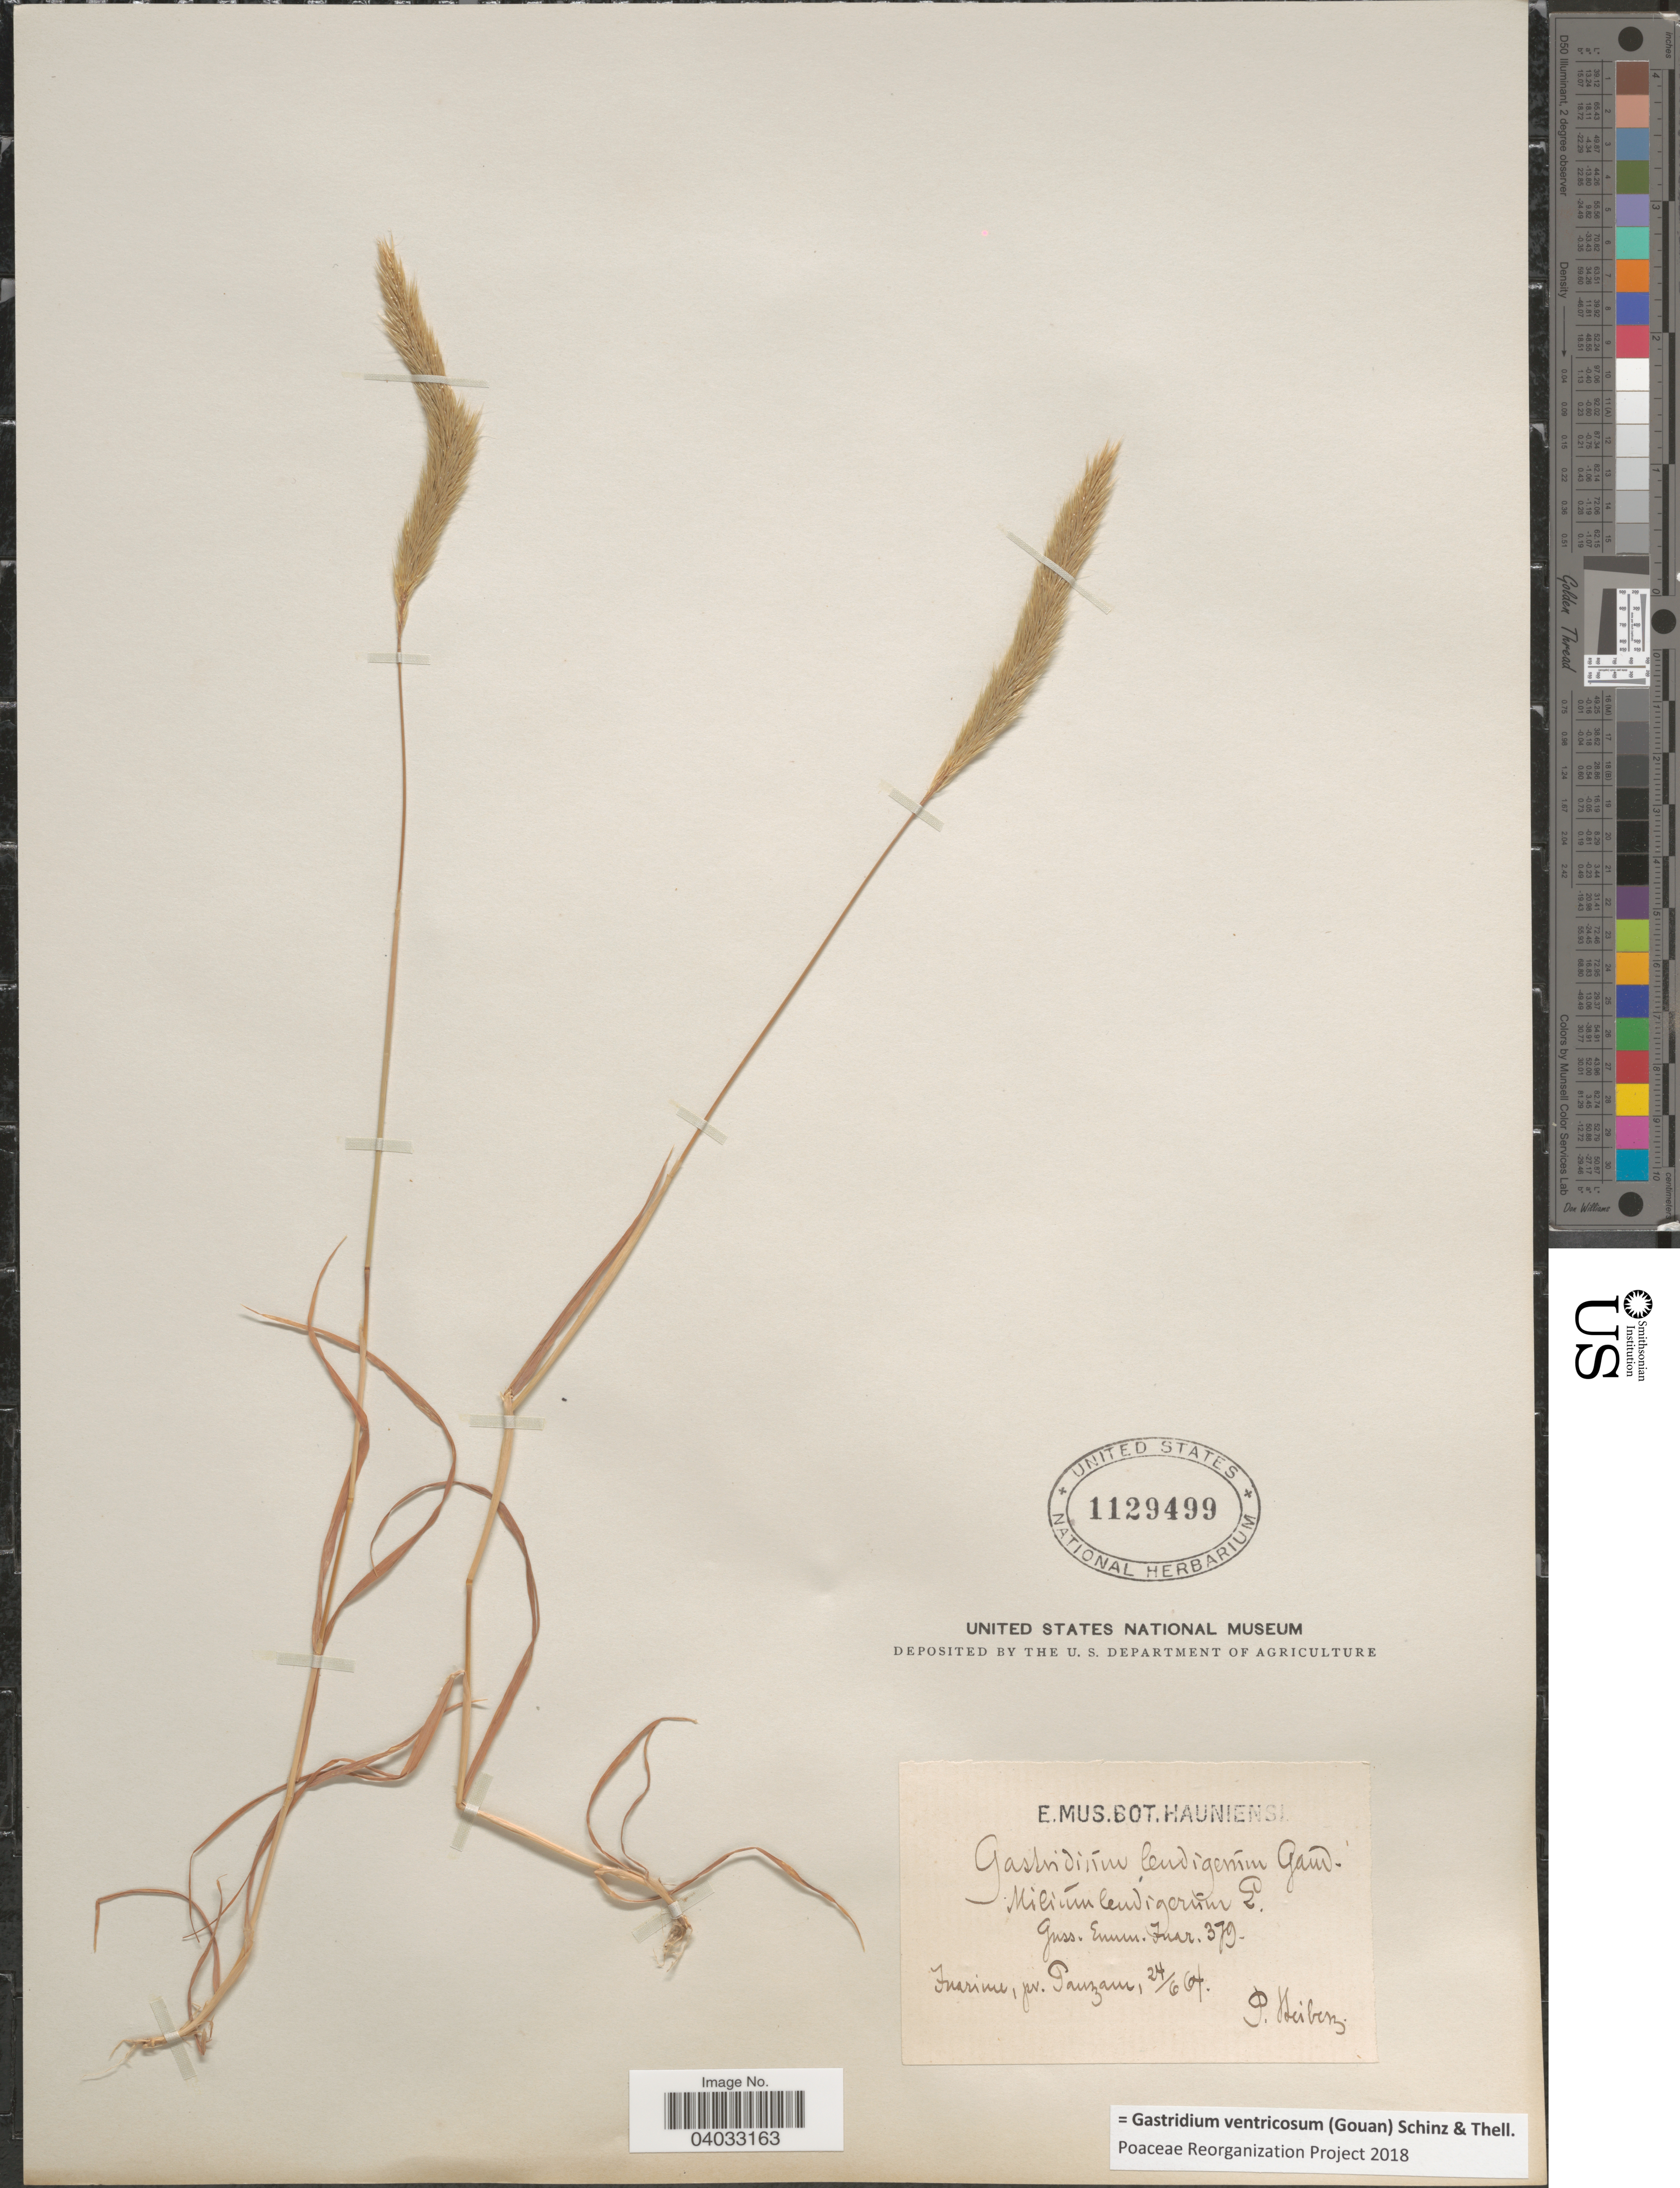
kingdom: Plantae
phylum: Tracheophyta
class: Liliopsida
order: Poales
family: Poaceae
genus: Gastridium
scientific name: Gastridium ventricosum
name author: (Gouan) Schinz & Thell.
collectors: P. Neiburg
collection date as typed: Transcribed d/m/y: 24/6/64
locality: Fuarime [interpreted], pr. Pauzam [interpreted].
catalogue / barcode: US 1129499